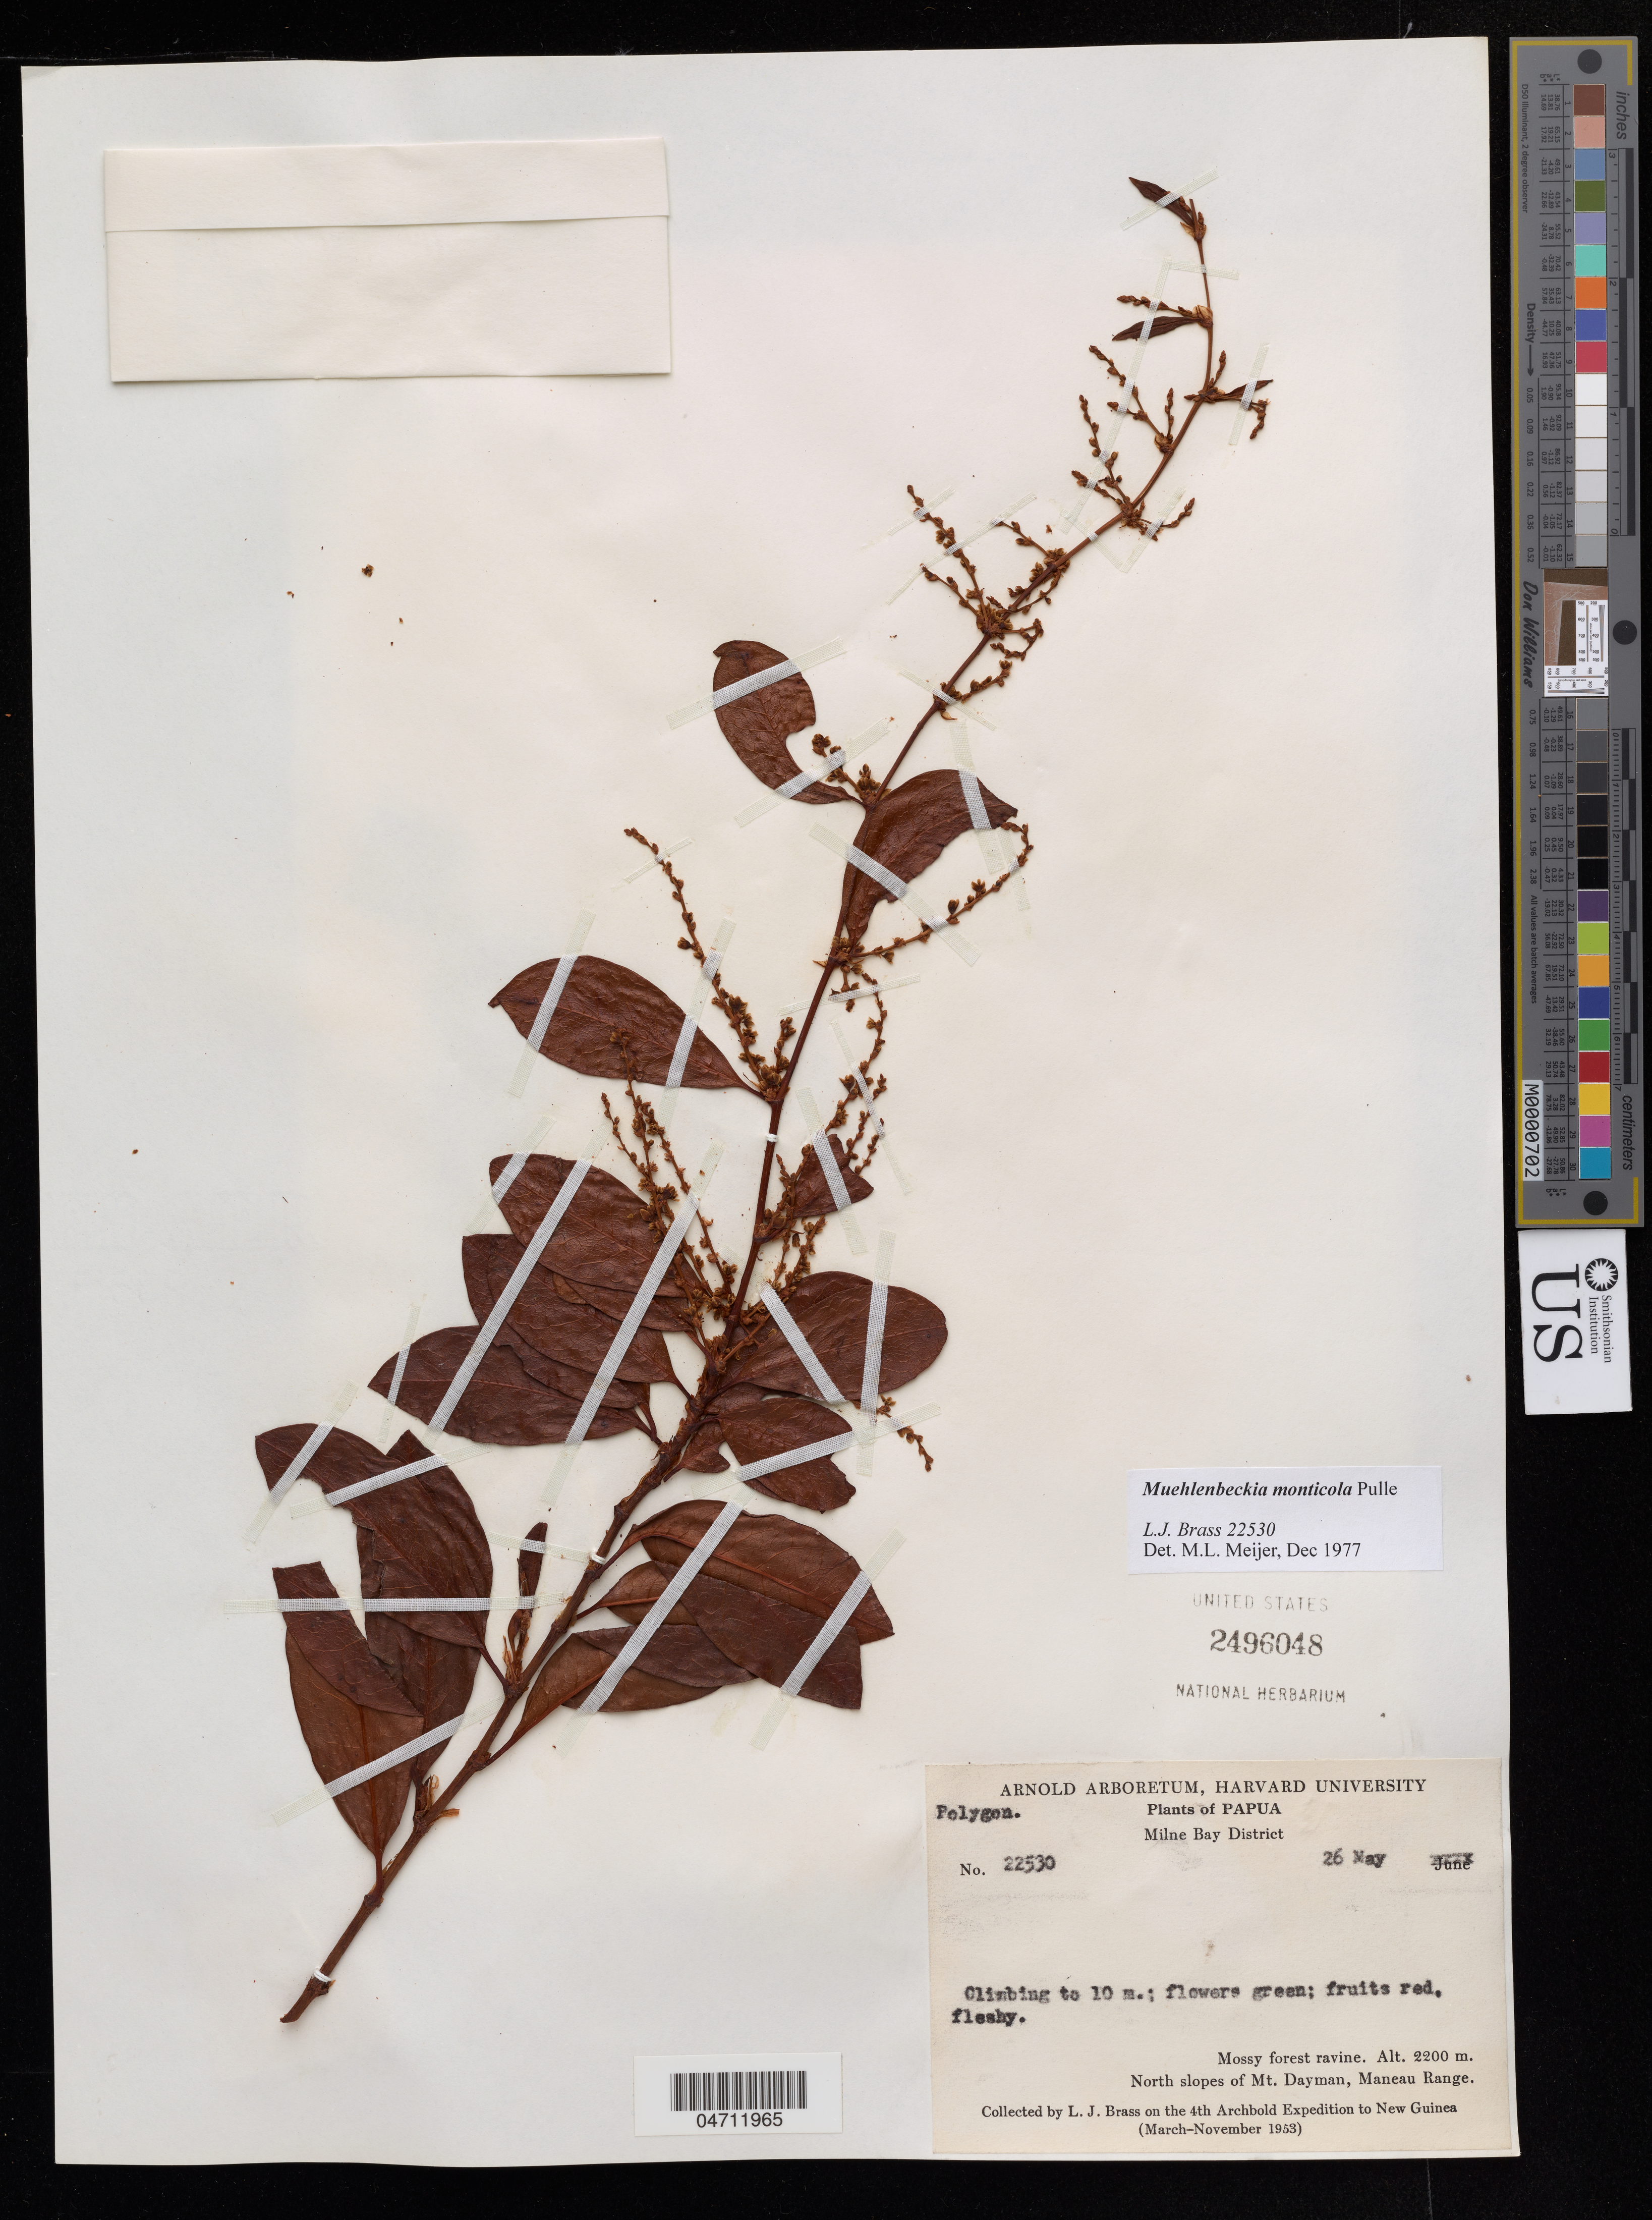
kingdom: Plantae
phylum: Tracheophyta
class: Magnoliopsida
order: Caryophyllales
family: Polygonaceae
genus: Muehlenbeckia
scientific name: Muehlenbeckia monticola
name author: Pulle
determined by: Meijer, M.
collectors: L. J. Brass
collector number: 22530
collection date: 1953-05-26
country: Papua New Guinea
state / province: Milne Bay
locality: North slopes of Mt. Dayman, Maneau Range.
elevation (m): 2230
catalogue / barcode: US 2496048